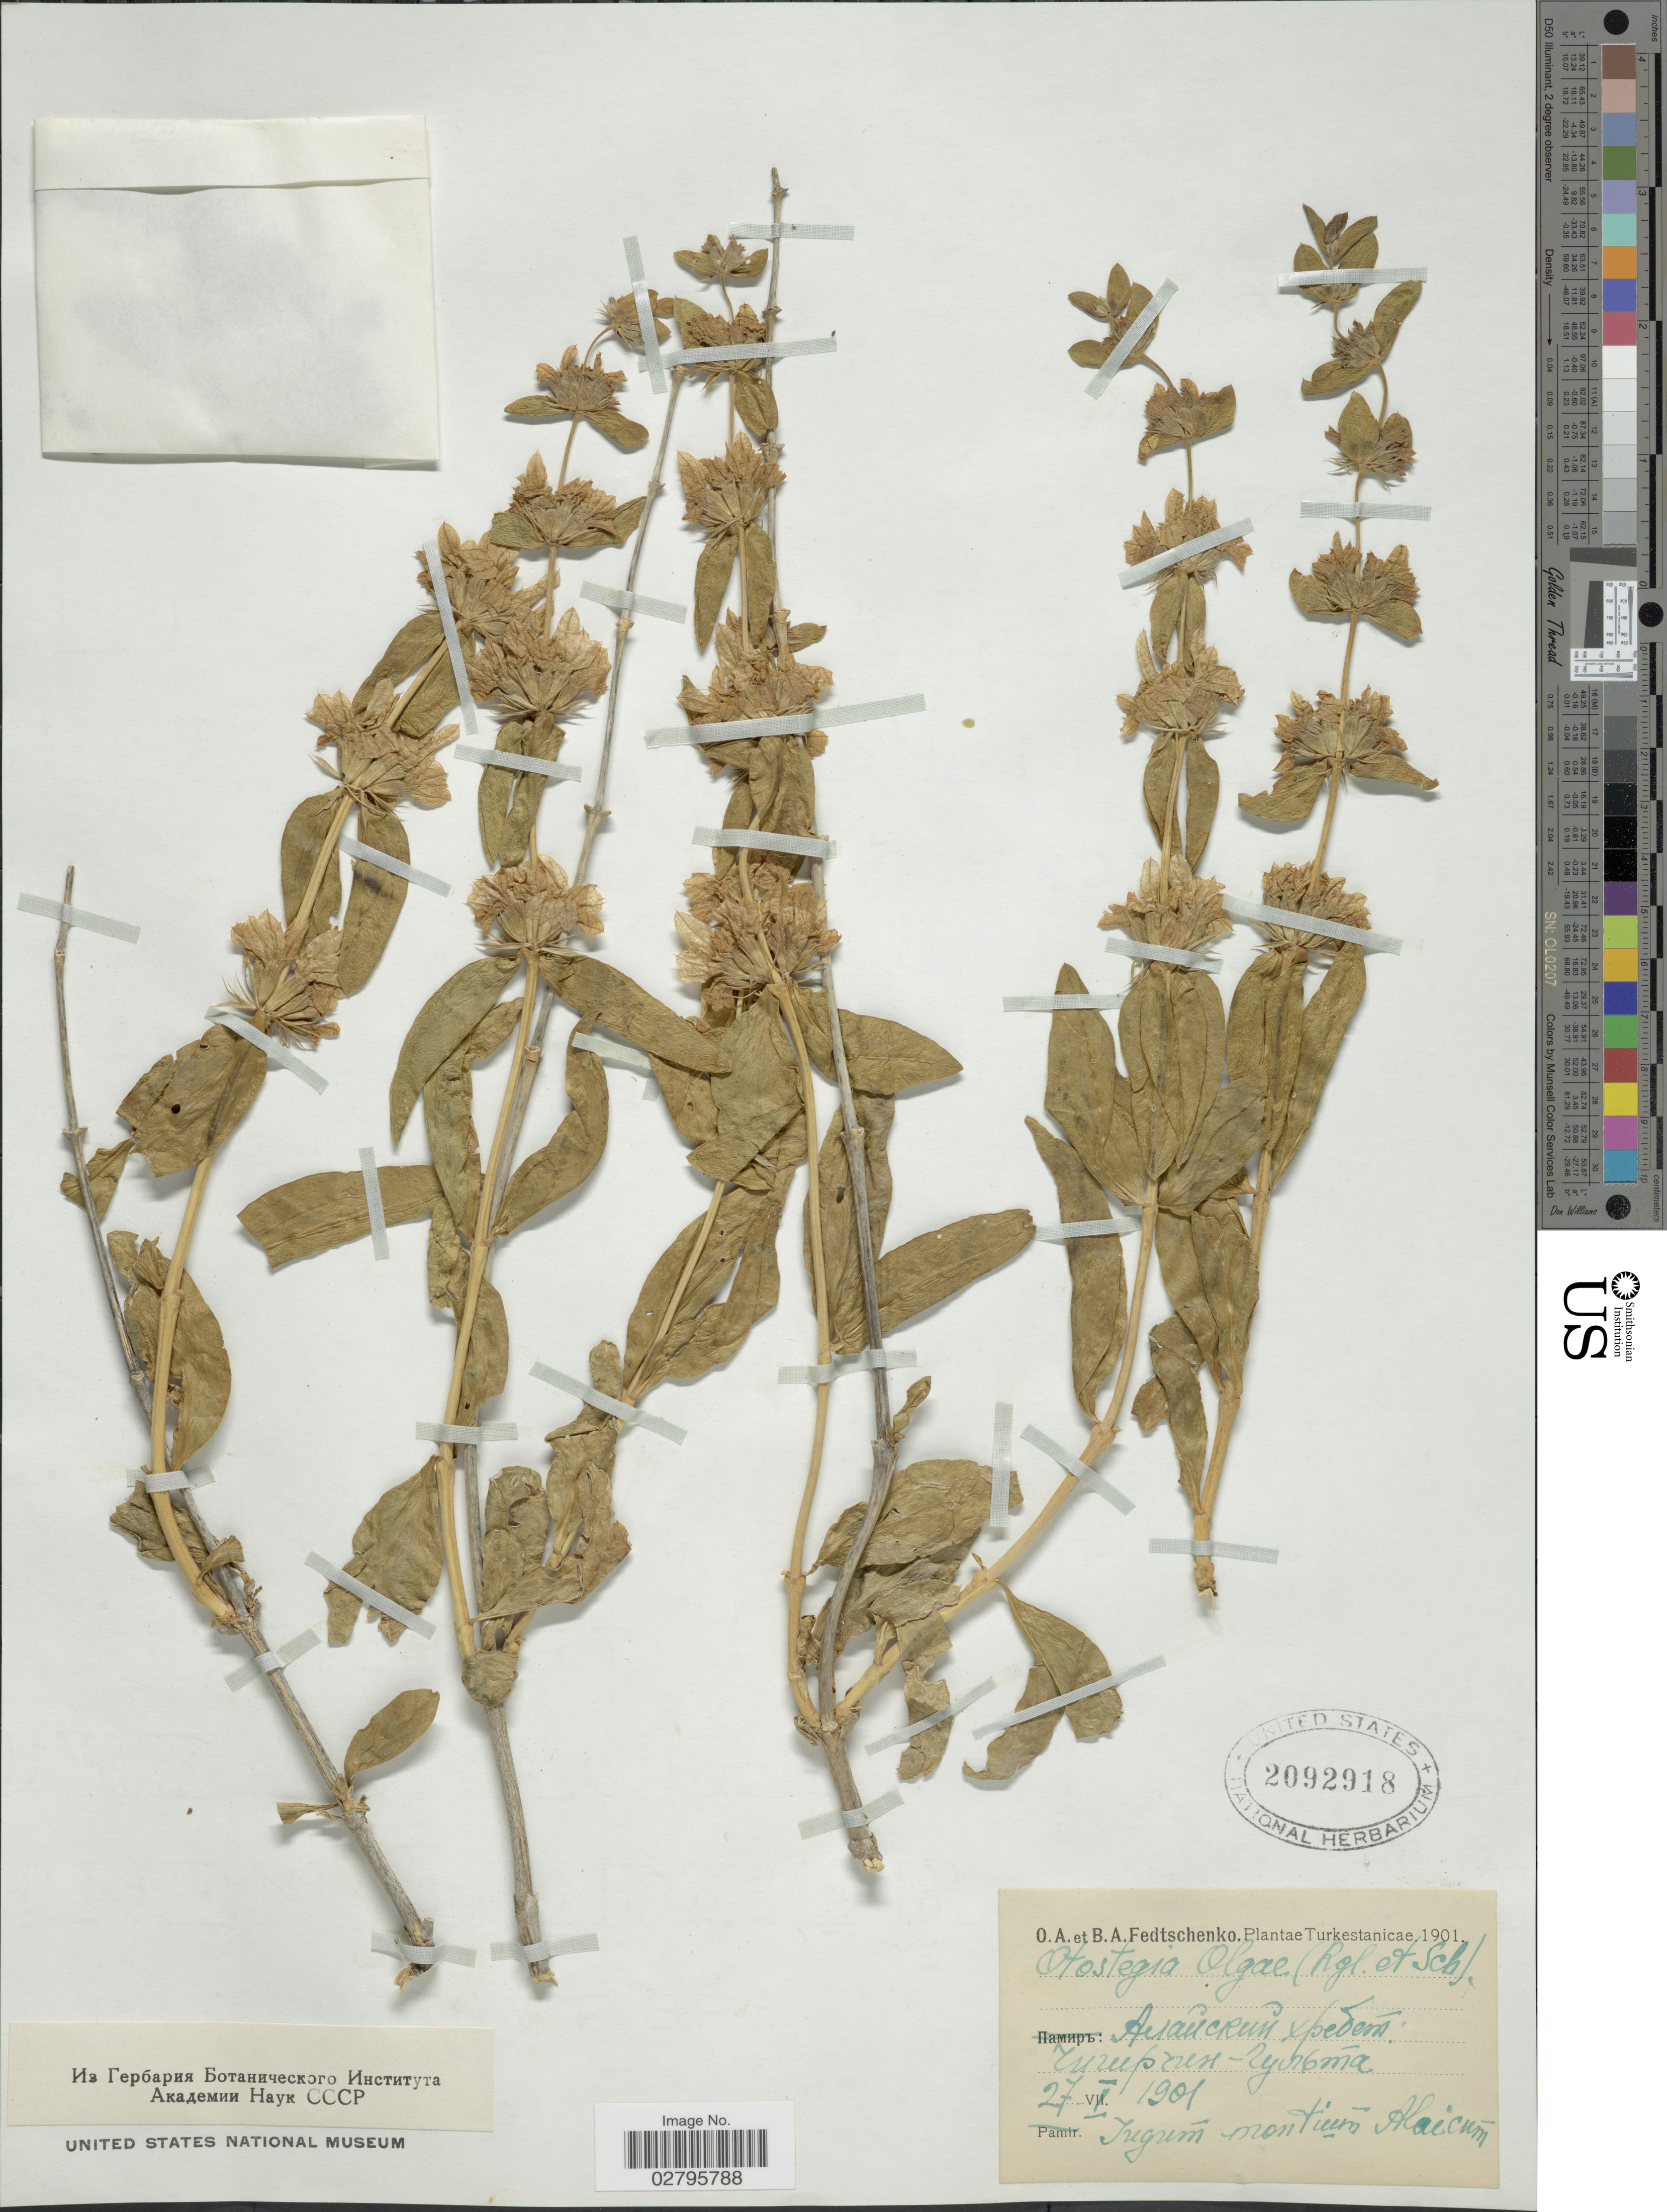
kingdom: Plantae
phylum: Tracheophyta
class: Magnoliopsida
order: Lamiales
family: Lamiaceae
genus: Otostegia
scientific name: Otostegia olgae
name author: (Regel) Korsh.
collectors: O. A. Fedtschenko & B. A. Fedtschenko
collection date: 1901-01-27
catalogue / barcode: US 2092918